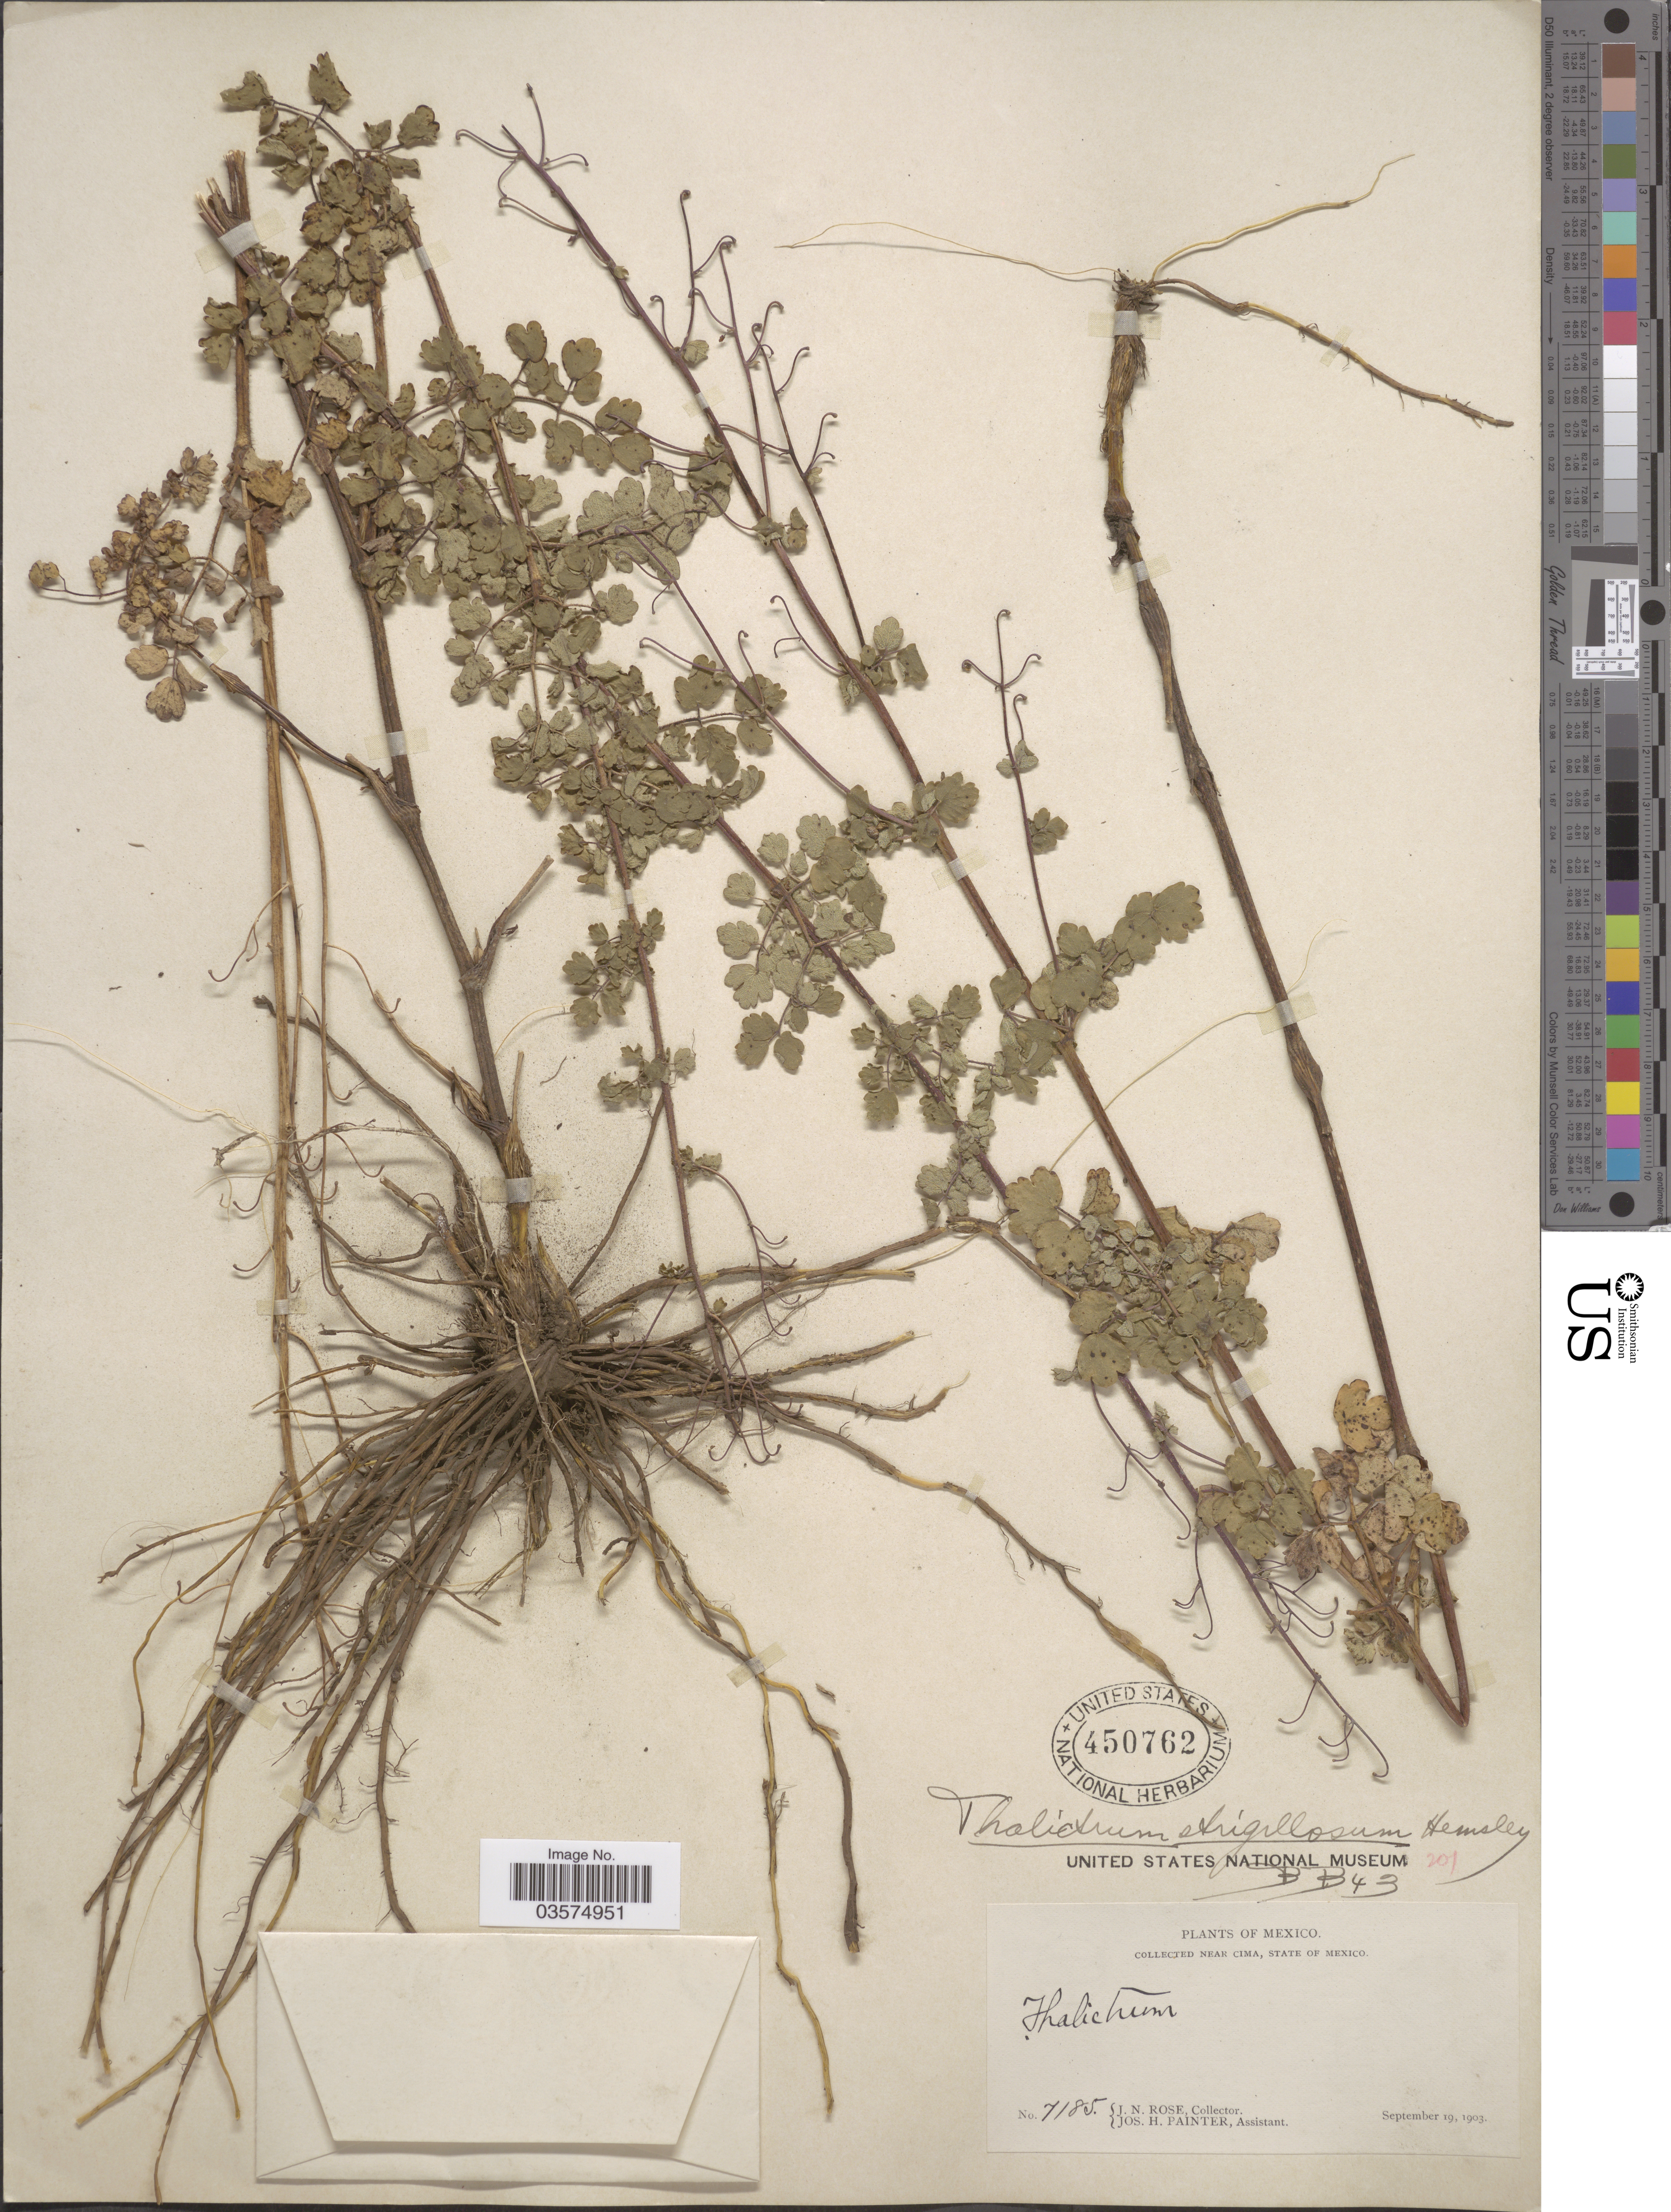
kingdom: Plantae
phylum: Tracheophyta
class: Magnoliopsida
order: Ranunculales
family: Ranunculaceae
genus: Thalictrum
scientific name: Thalictrum strigillosum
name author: Hemsl.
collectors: J. N. Rose & J. H. Painter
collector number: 7185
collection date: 1903-09-19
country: Mexico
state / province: México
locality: Near Cima.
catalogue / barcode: US 450762